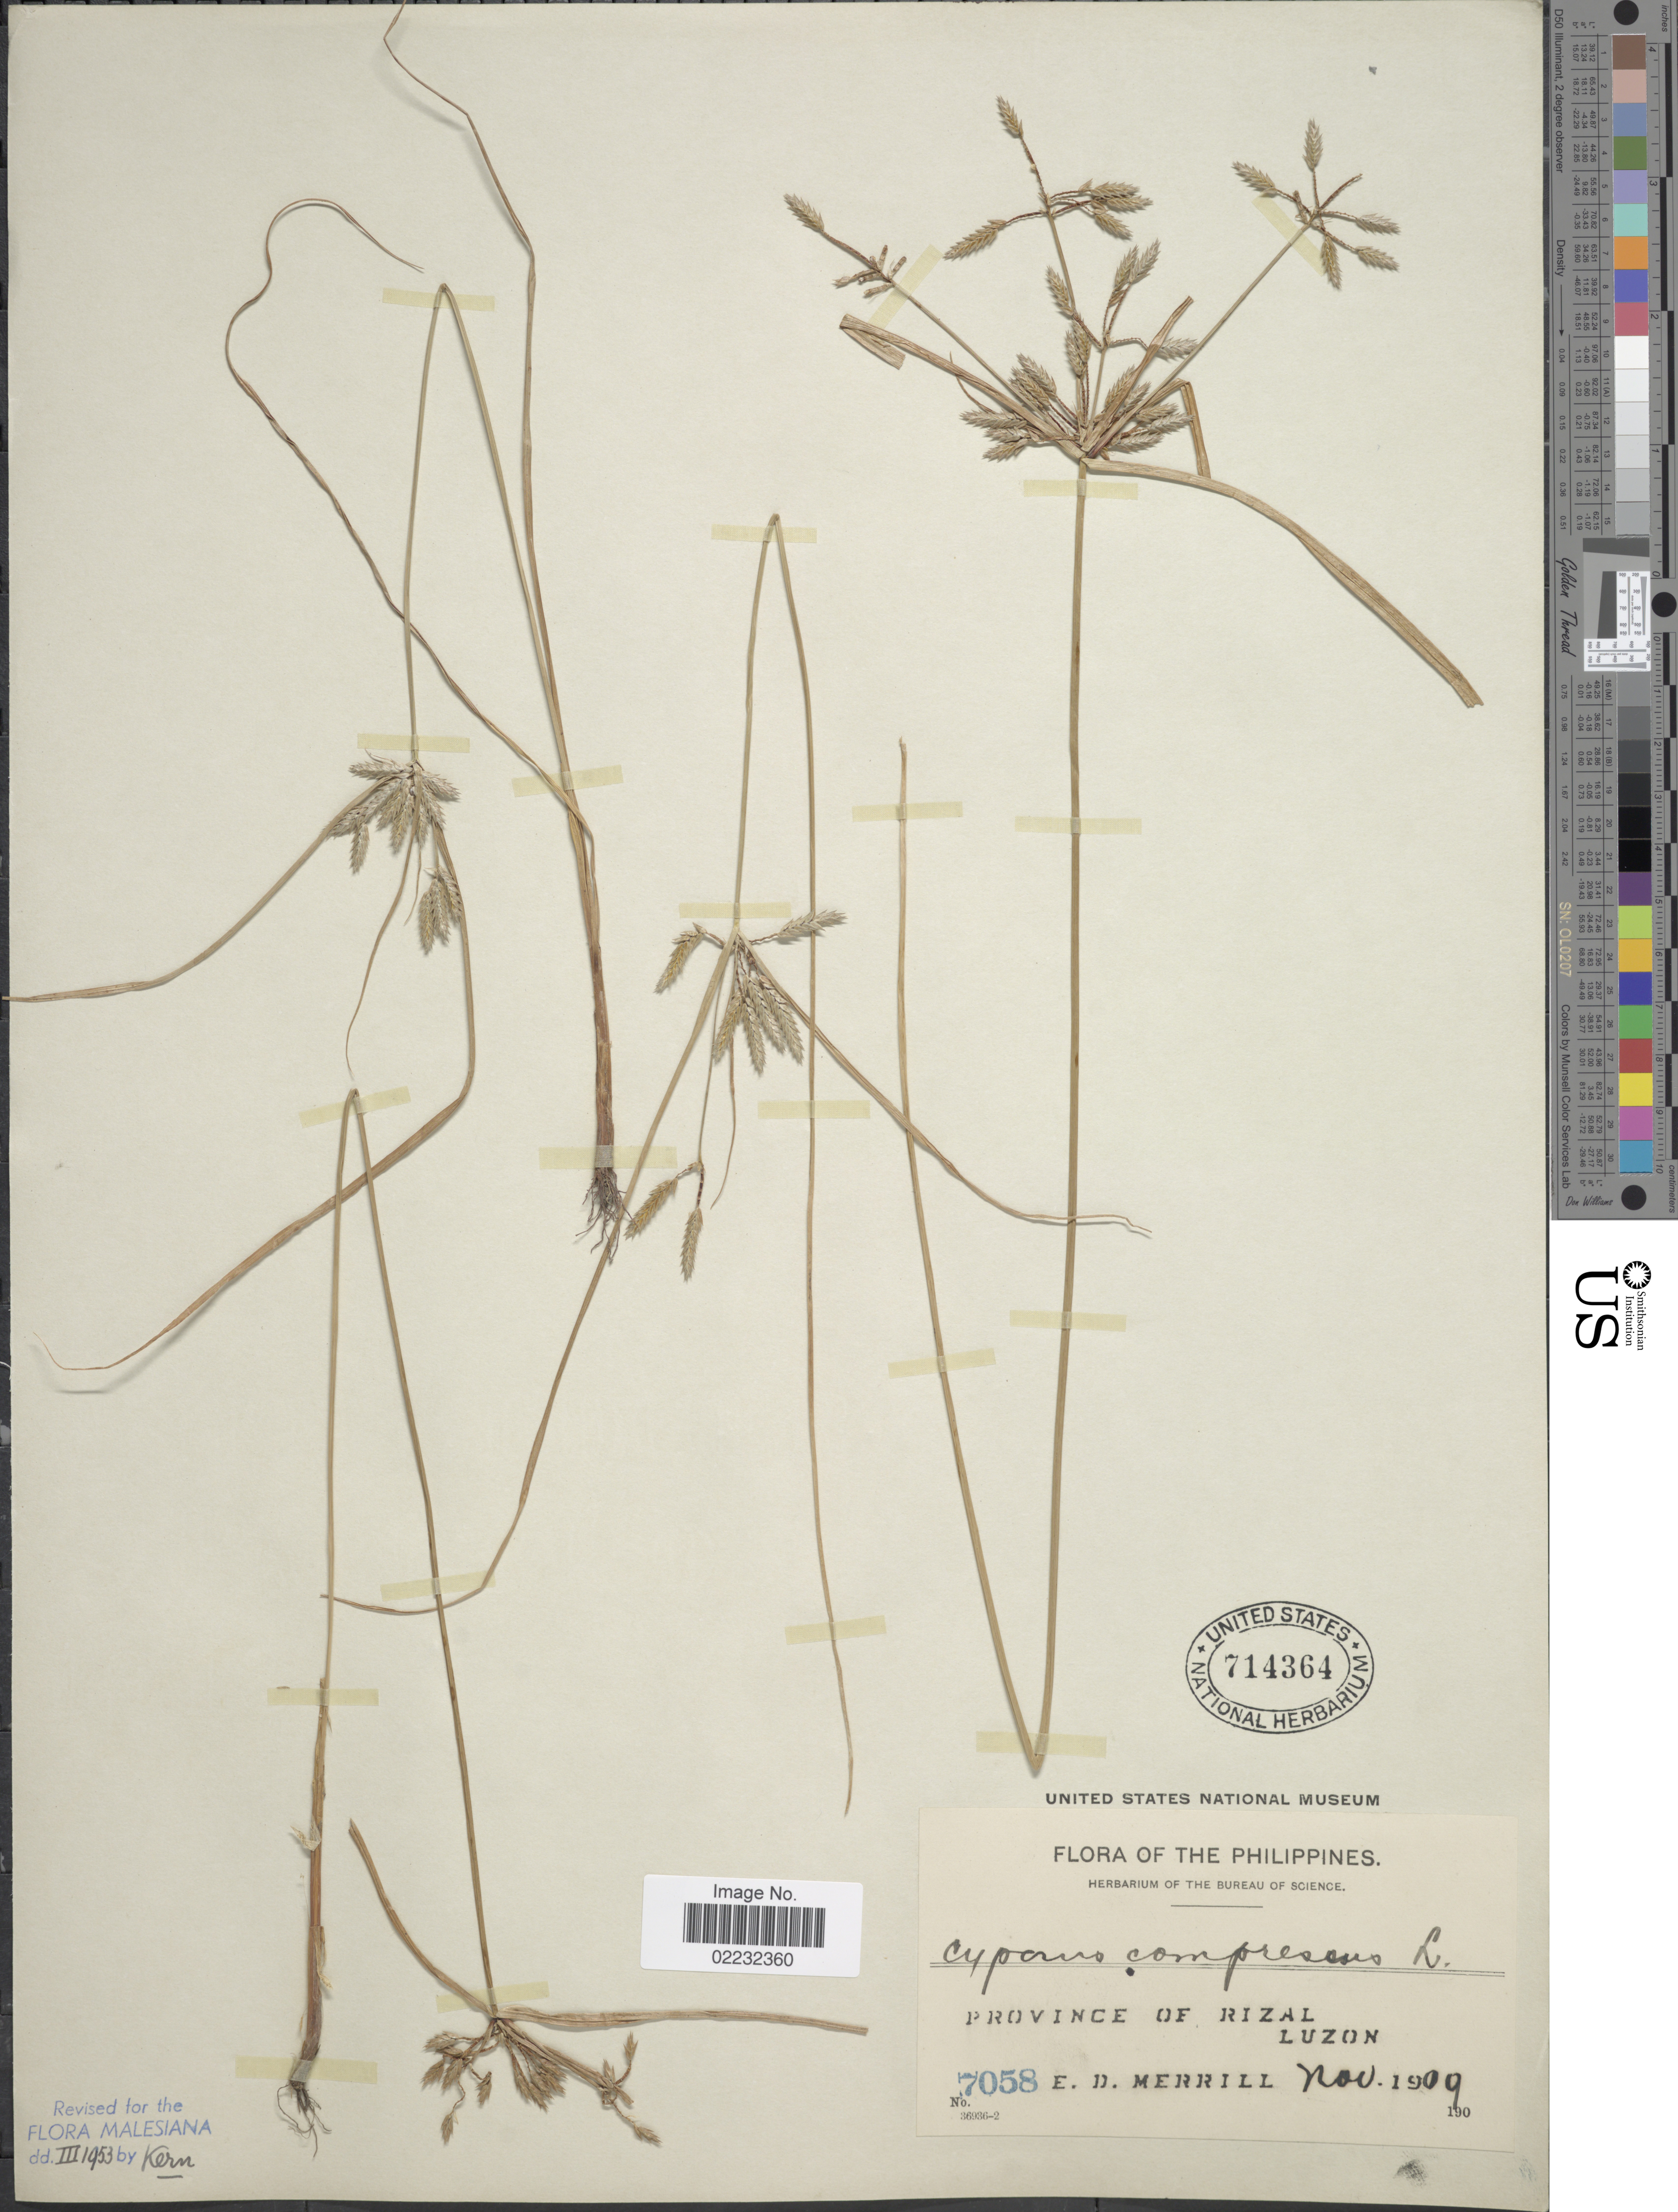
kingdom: Plantae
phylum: Tracheophyta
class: Liliopsida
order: Poales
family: Cyperaceae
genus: Cyperus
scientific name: Cyperus compressus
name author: L.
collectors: E. D. Merrill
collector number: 7058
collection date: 1909-11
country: Philippines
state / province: Calabarzon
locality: Province of Rizal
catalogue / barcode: US 714364